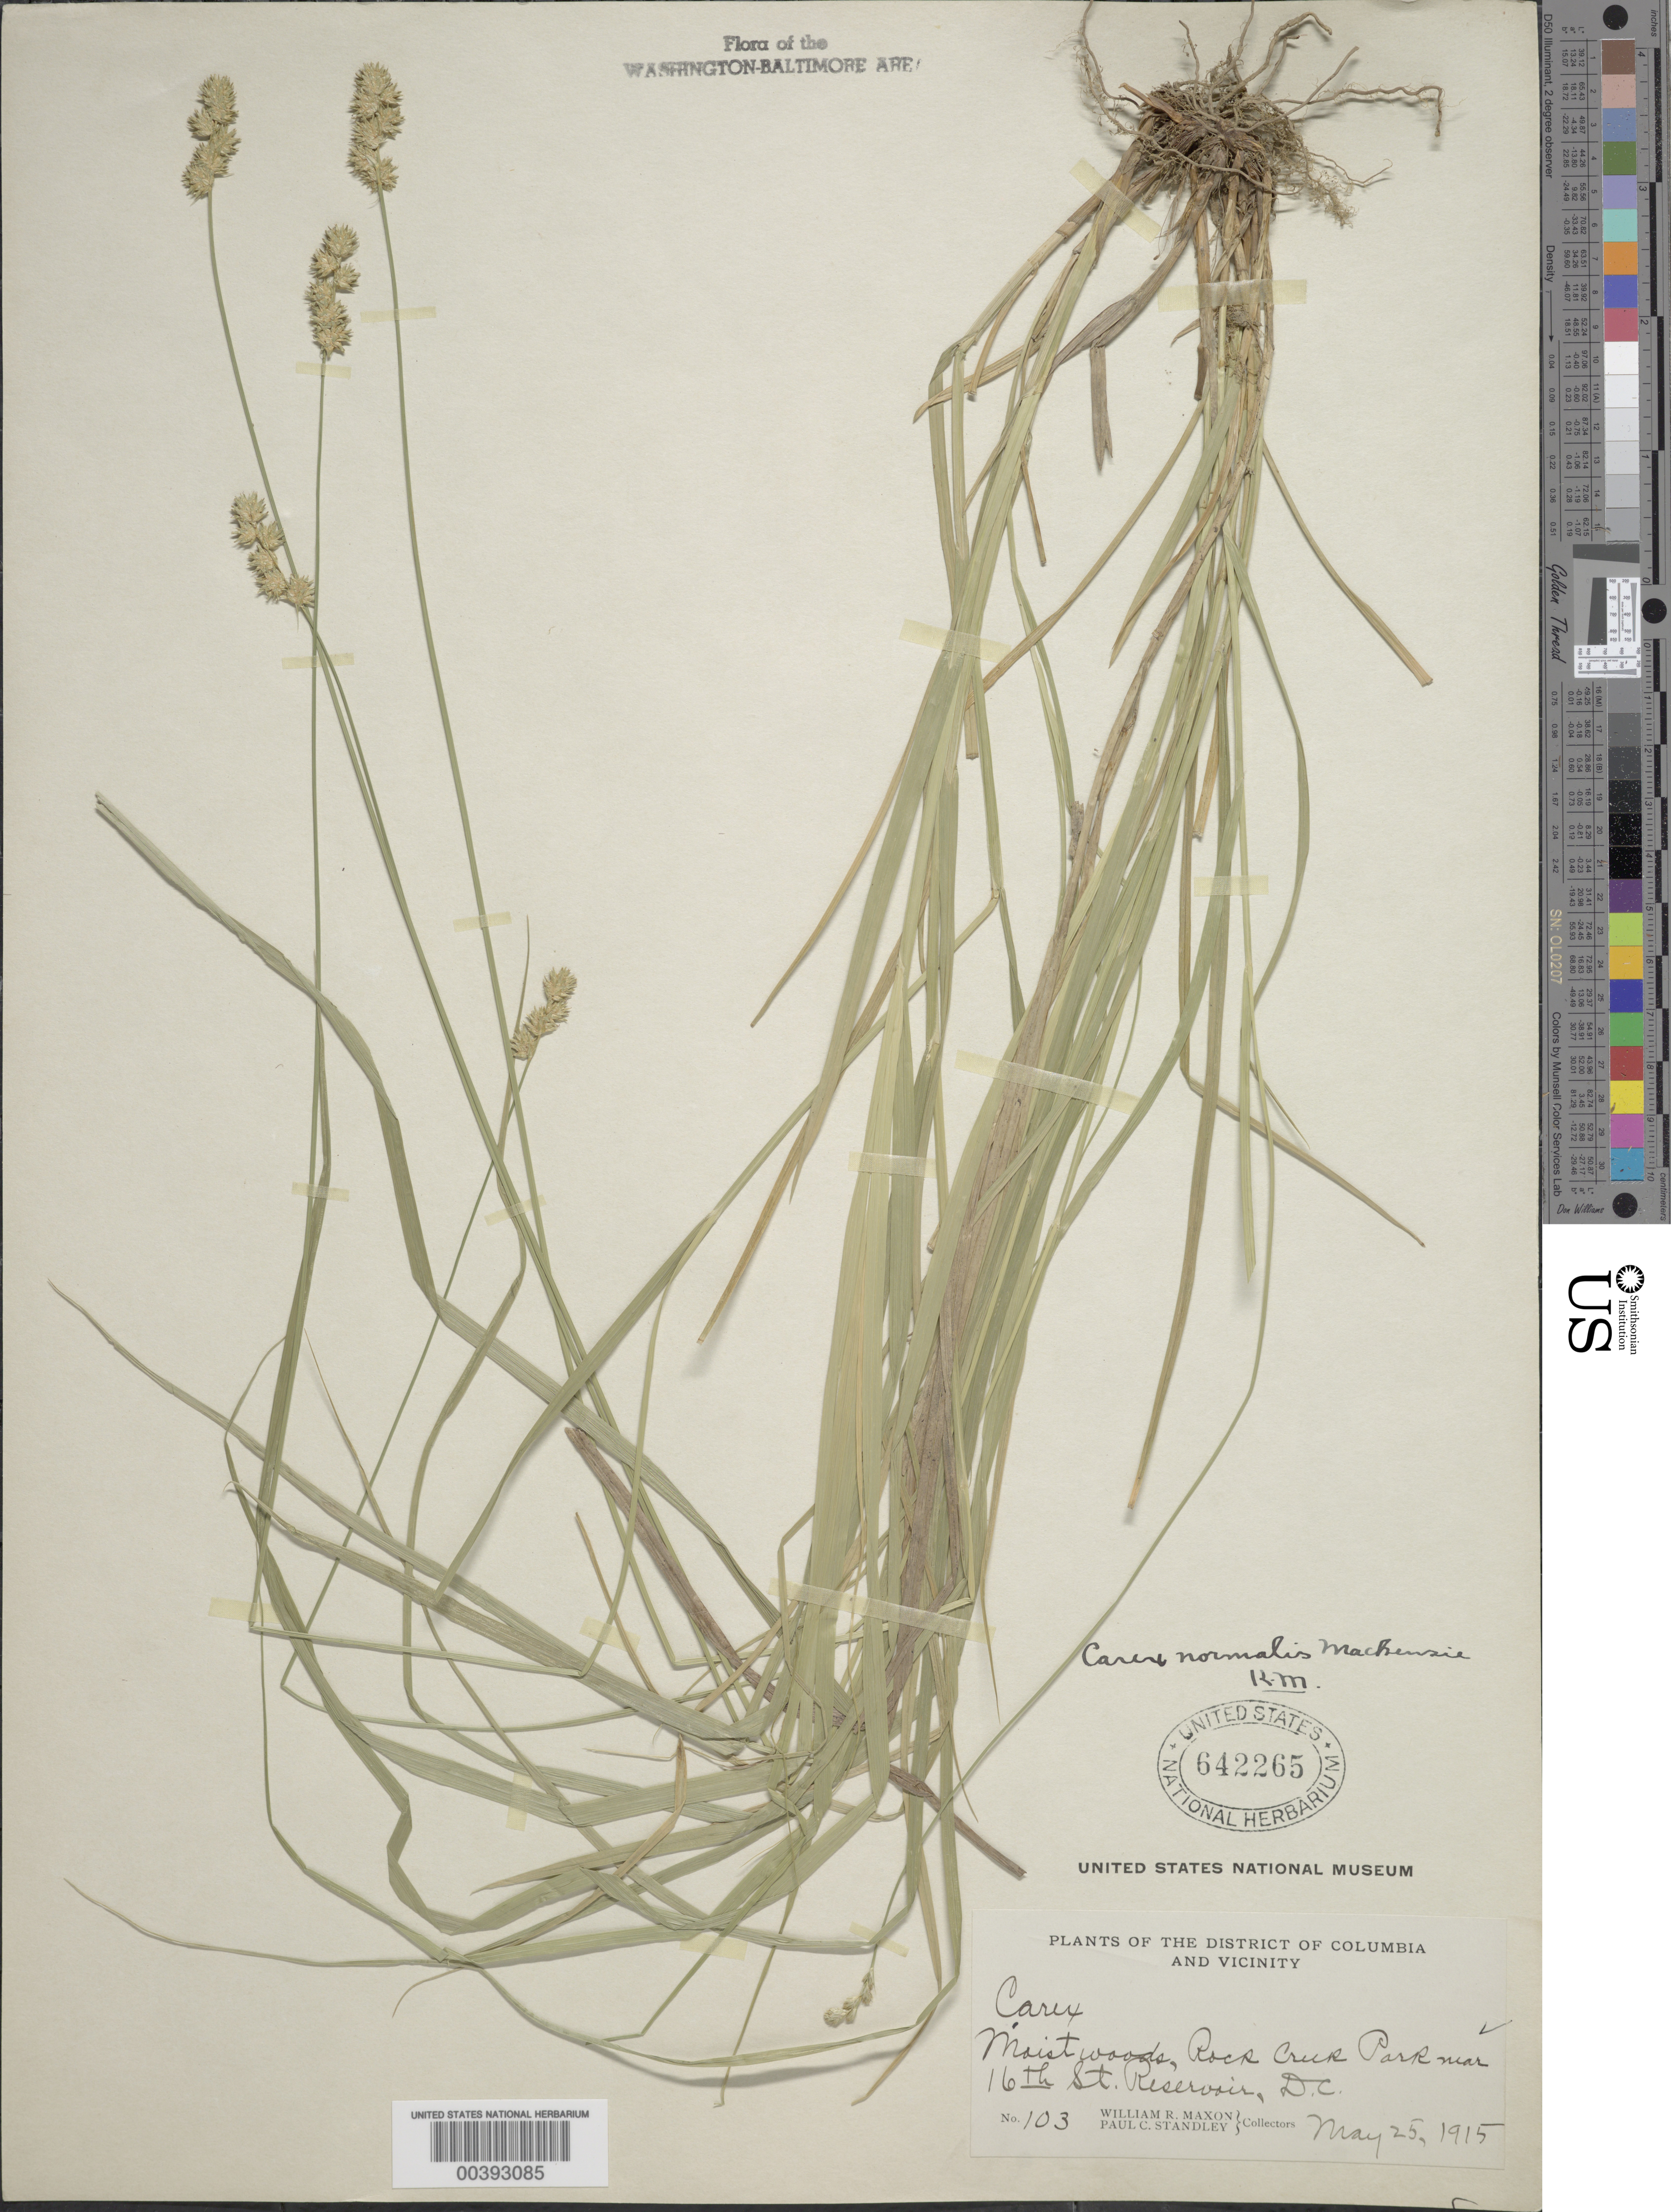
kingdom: Plantae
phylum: Tracheophyta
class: Liliopsida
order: Poales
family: Cyperaceae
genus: Carex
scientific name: Carex normalis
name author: Mack.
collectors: W. R. Maxon & P. C. Standley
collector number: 103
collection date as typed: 25 May 1915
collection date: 1915-05-25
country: United States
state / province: District of Columbia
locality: Rock Creek Park near 16th St. Reservoir Rock Creek Park & vicinity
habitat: Moist woods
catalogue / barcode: US 642265